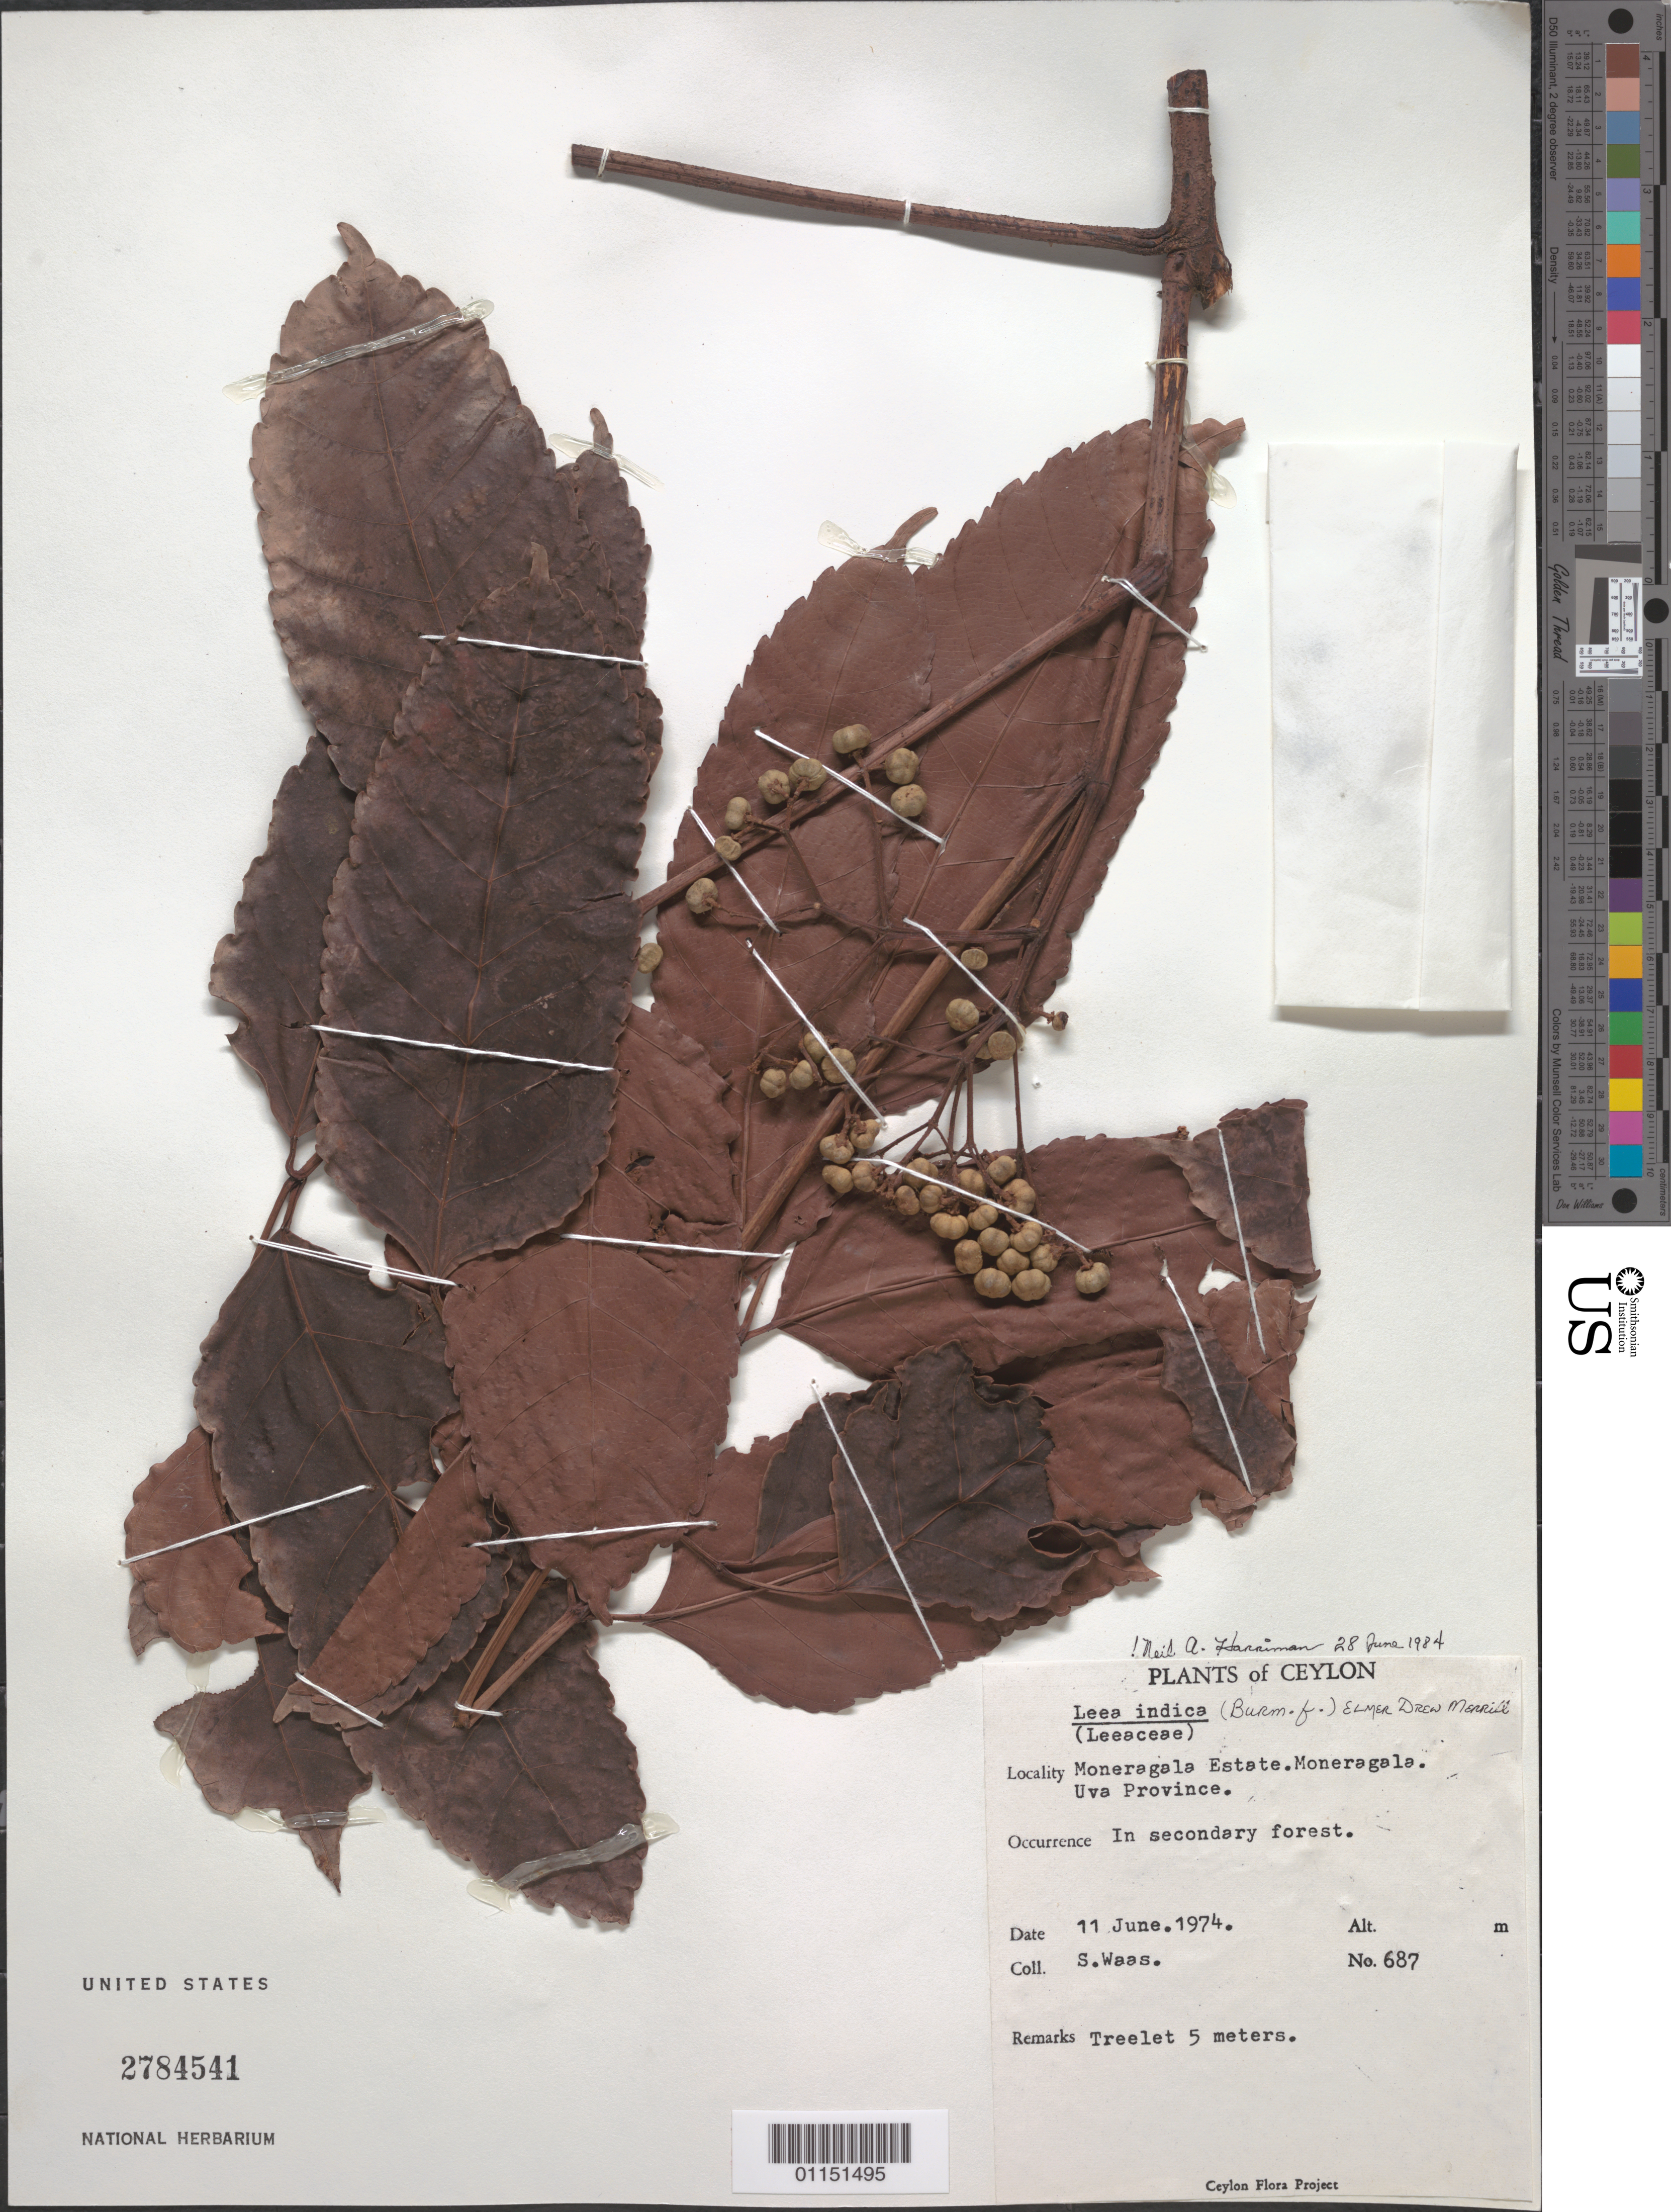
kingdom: Plantae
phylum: Tracheophyta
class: Magnoliopsida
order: Vitales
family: Vitaceae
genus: Leea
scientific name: Leea indica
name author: (Burm. f.) Merr.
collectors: S. Waas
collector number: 687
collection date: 1974-06-11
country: Sri Lanka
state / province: Uva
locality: Moneragala Estate. Moneragala.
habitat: In secondary forest.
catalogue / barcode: US 2784541